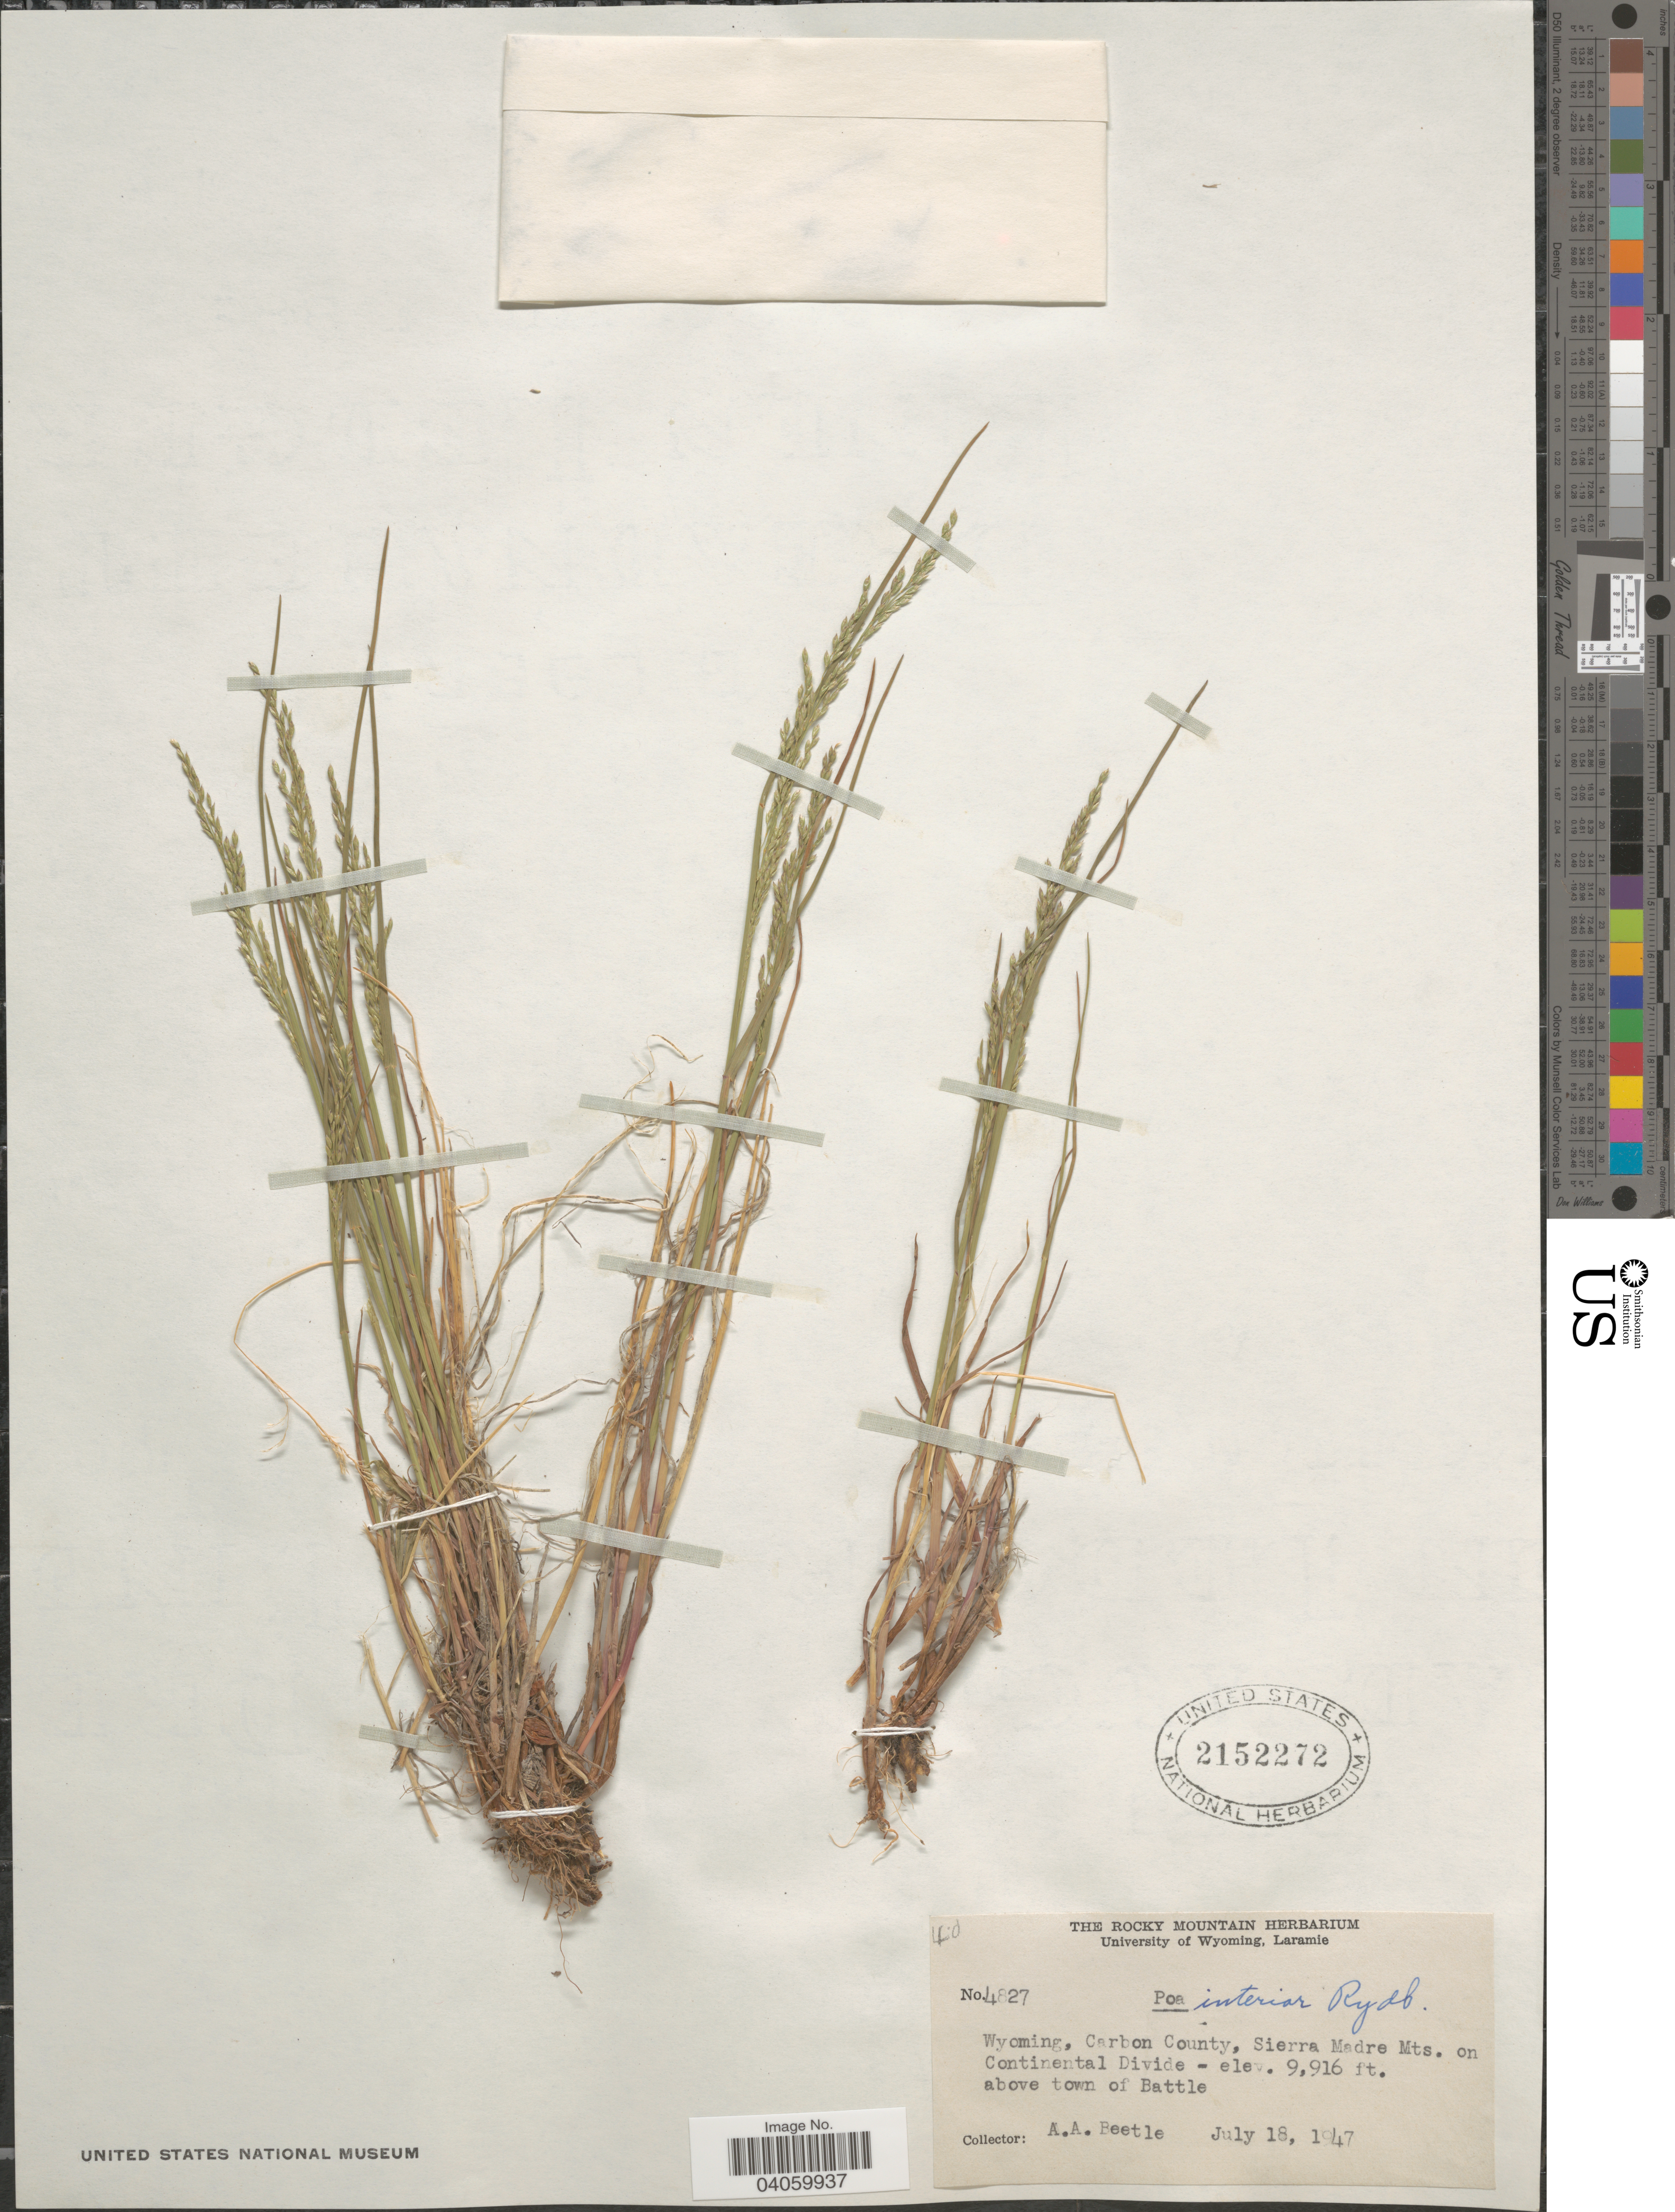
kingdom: Plantae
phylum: Tracheophyta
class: Liliopsida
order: Poales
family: Poaceae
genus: Poa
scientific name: Poa interior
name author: Rydb.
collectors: A. A. Beetle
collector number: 4827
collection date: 1947-07-18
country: United States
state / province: Wyoming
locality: Carbon County, Sierra Madre Mts. on Continental Divide. above town of Battle.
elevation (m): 3022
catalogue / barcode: US 2152272